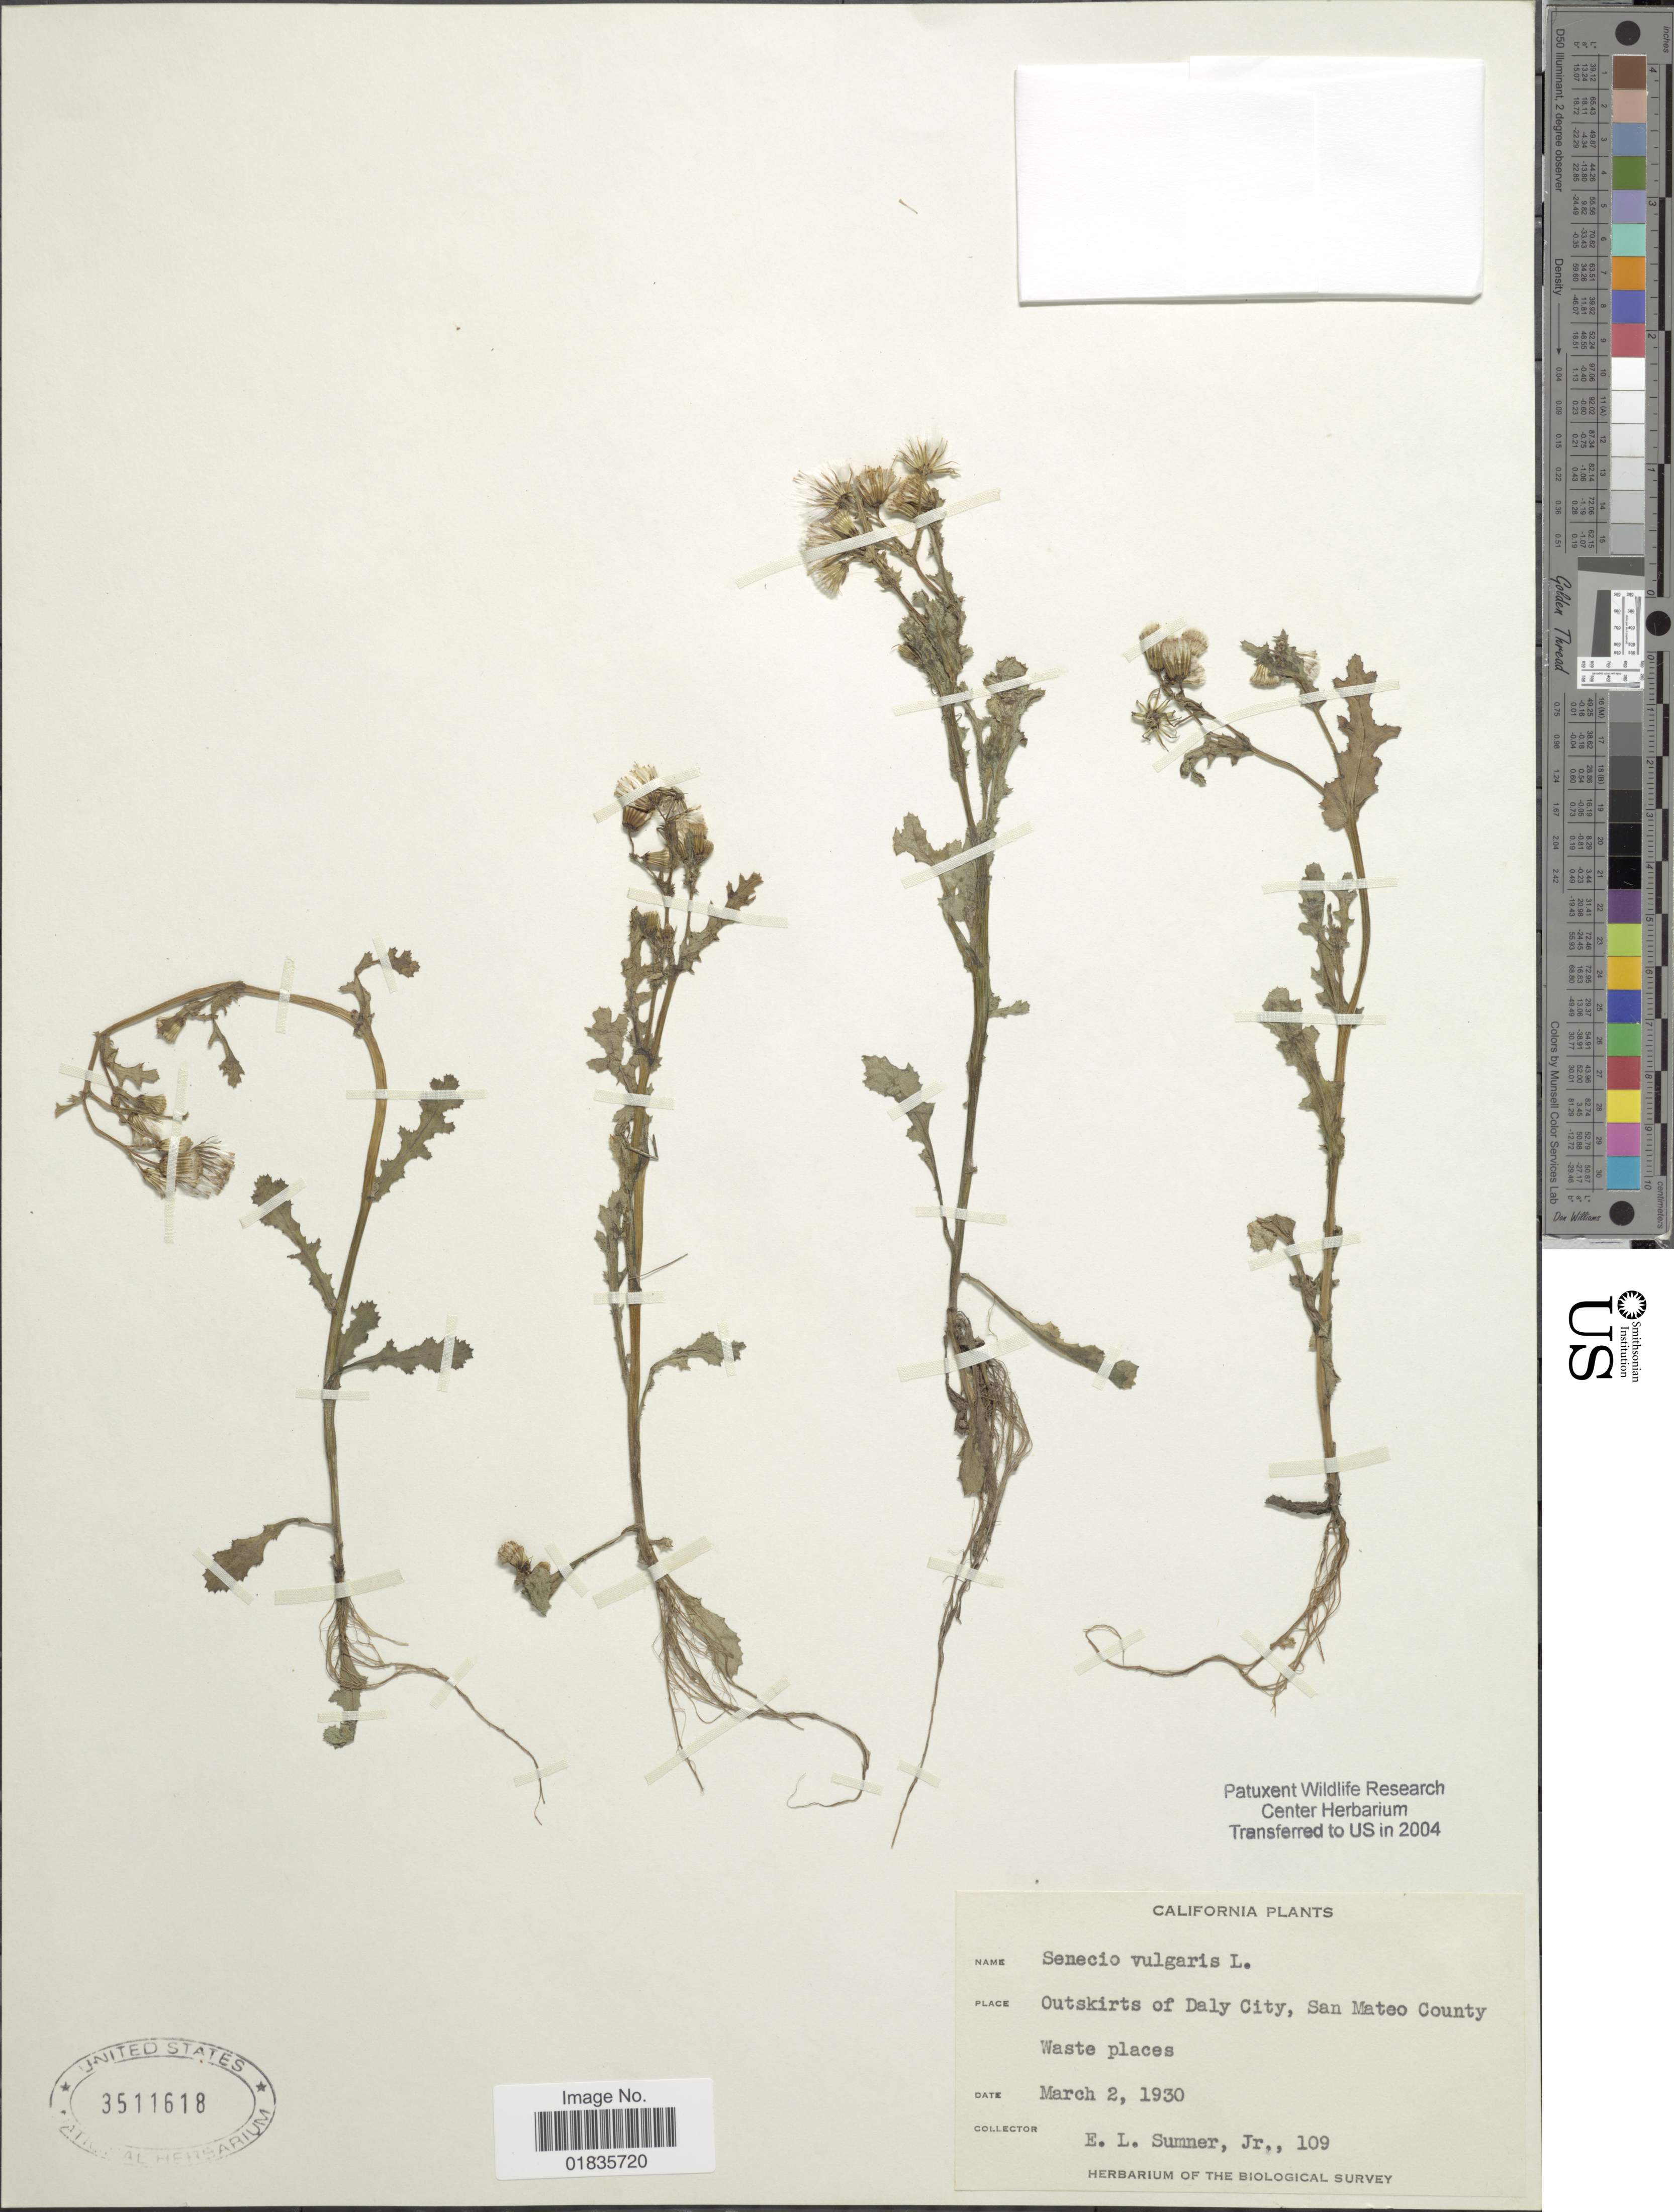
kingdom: Plantae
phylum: Tracheophyta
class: Magnoliopsida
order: Asterales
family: Asteraceae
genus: Senecio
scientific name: Senecio vulgaris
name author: L.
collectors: E. Sumner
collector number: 109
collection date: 1930-03-02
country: United States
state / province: California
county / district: San Mateo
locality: Outskirts of Daly City, San Mateo County, waste places.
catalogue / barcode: US 3511618